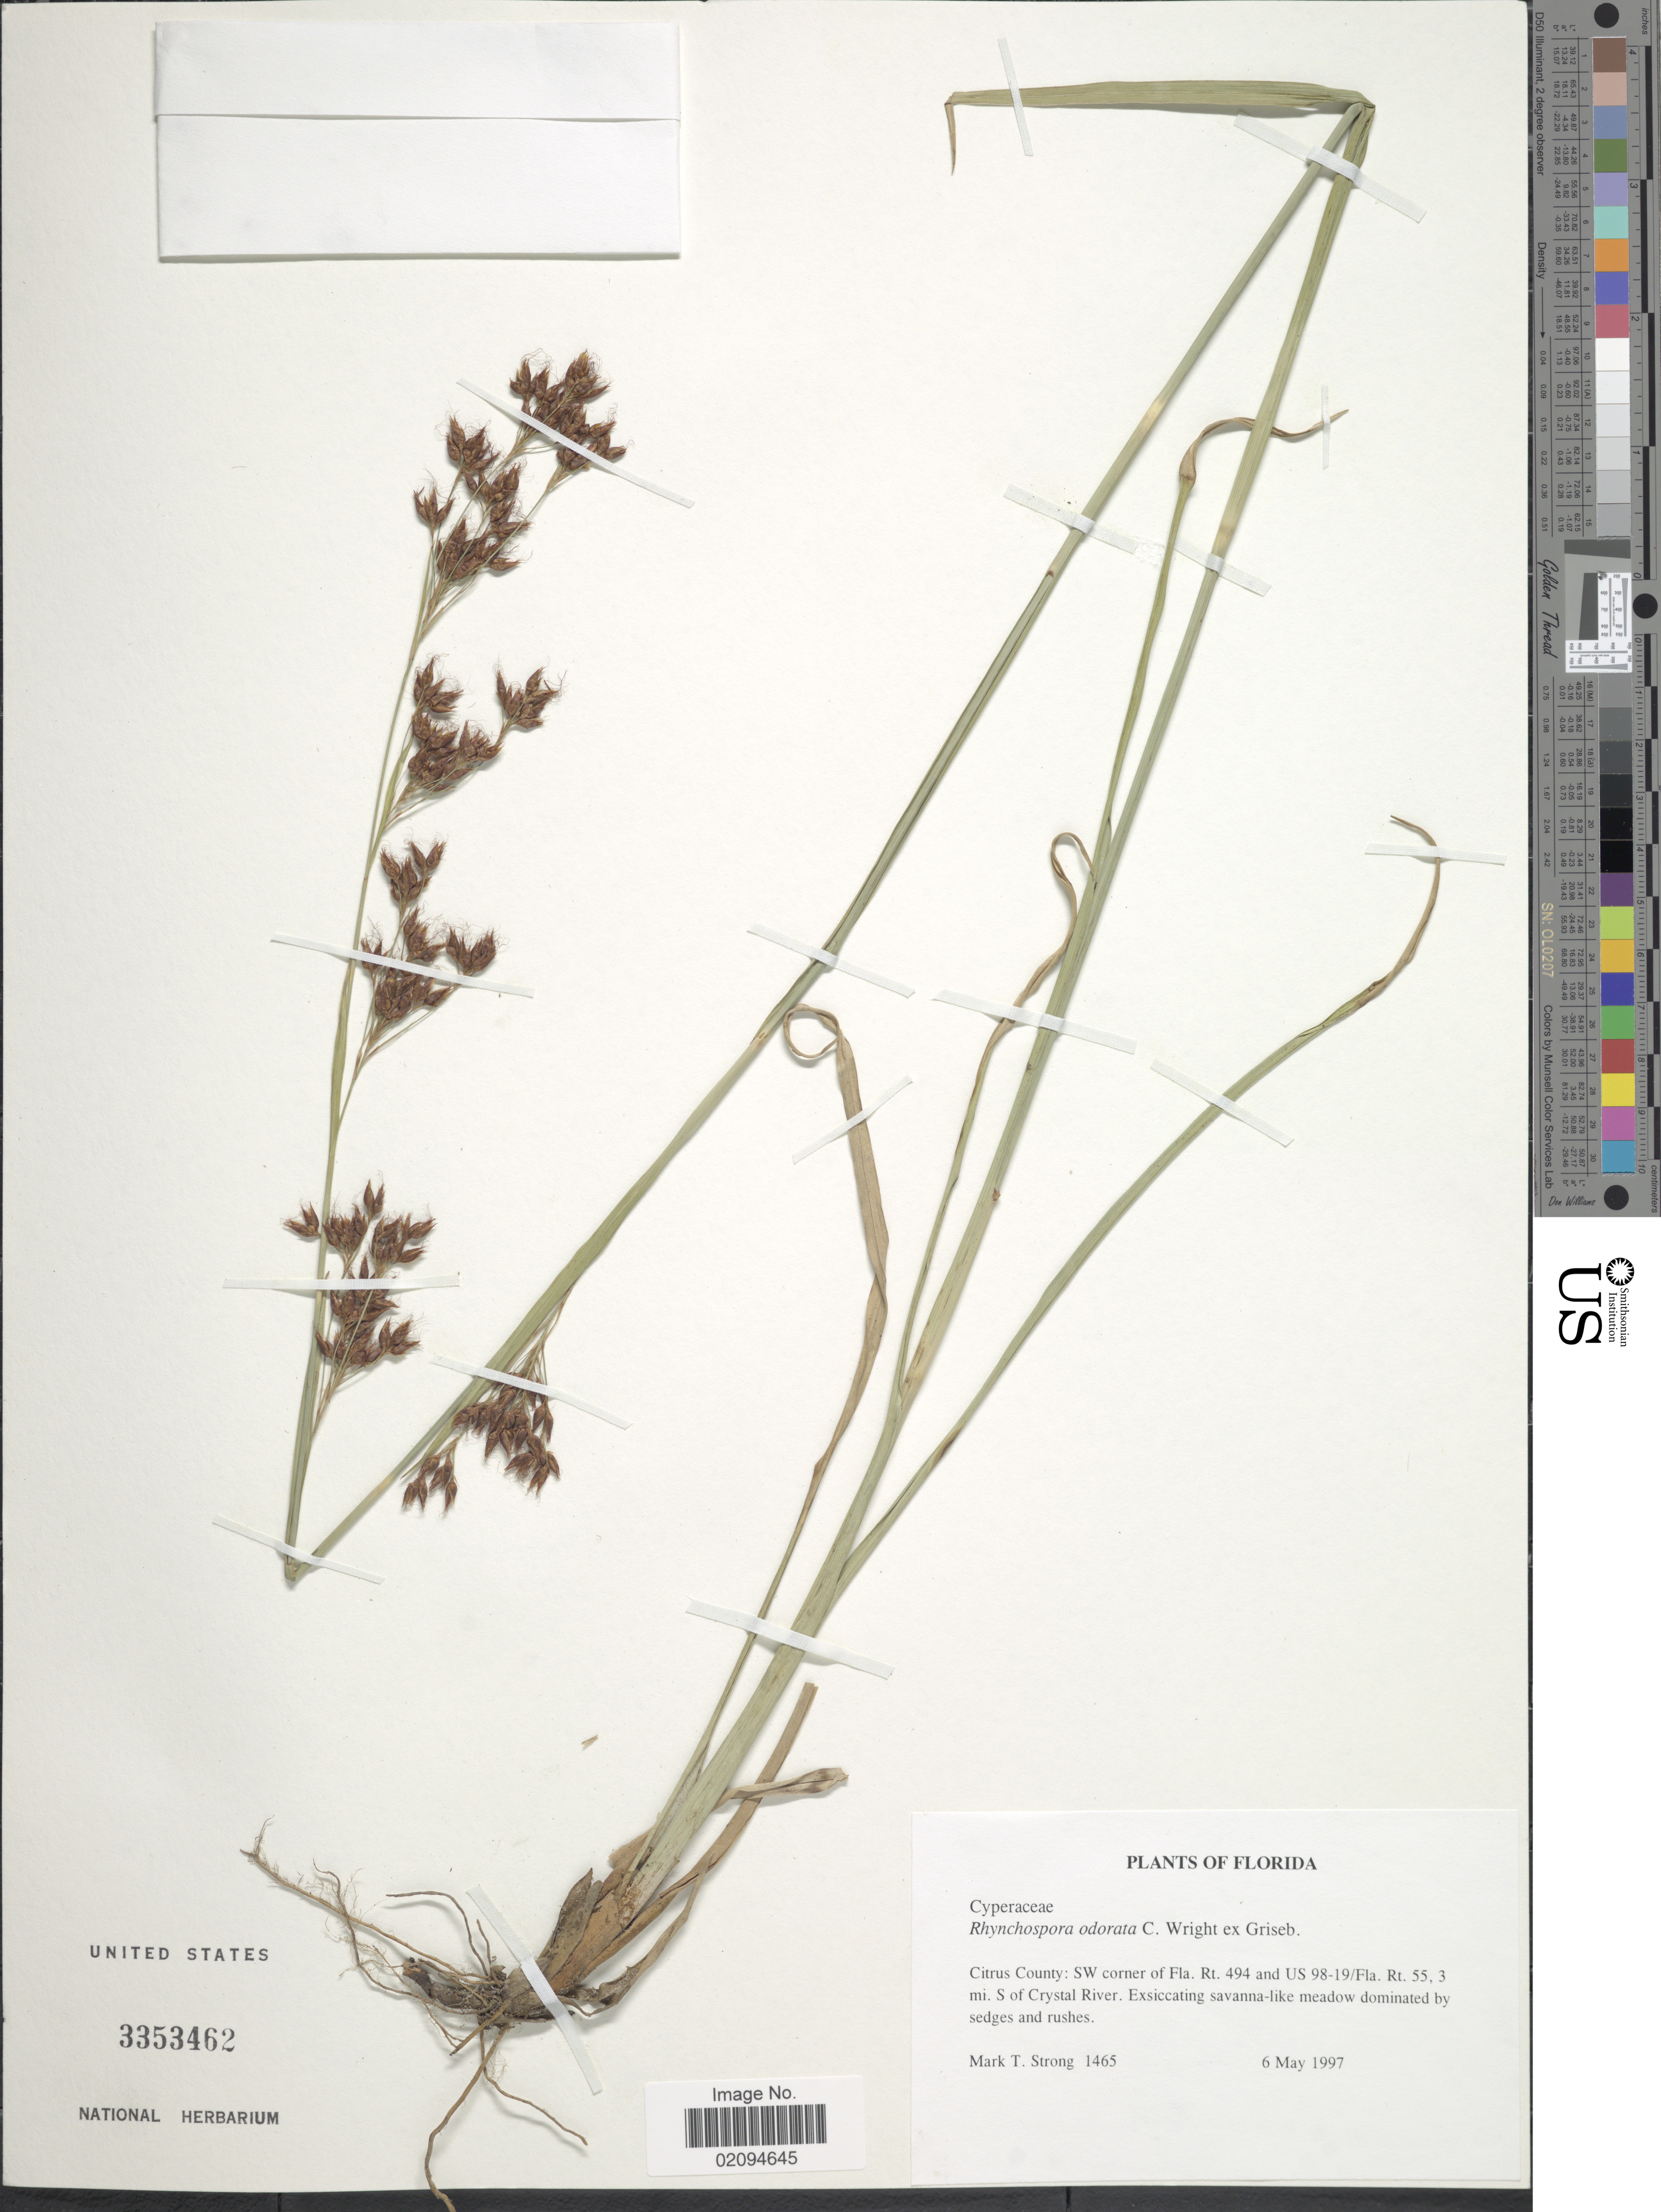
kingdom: Plantae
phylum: Tracheophyta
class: Liliopsida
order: Poales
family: Cyperaceae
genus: Rhynchospora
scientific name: Rhynchospora odorata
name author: C. Wright ex Griseb.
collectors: M. T. Strong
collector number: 1465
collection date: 1997-05-06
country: United States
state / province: Florida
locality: Citrus County: Sw corner of Fla. Rt/ 494 and US 98-19/Fla. Rt. 55. 3 mi. S of Crystal River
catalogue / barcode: US 3353462